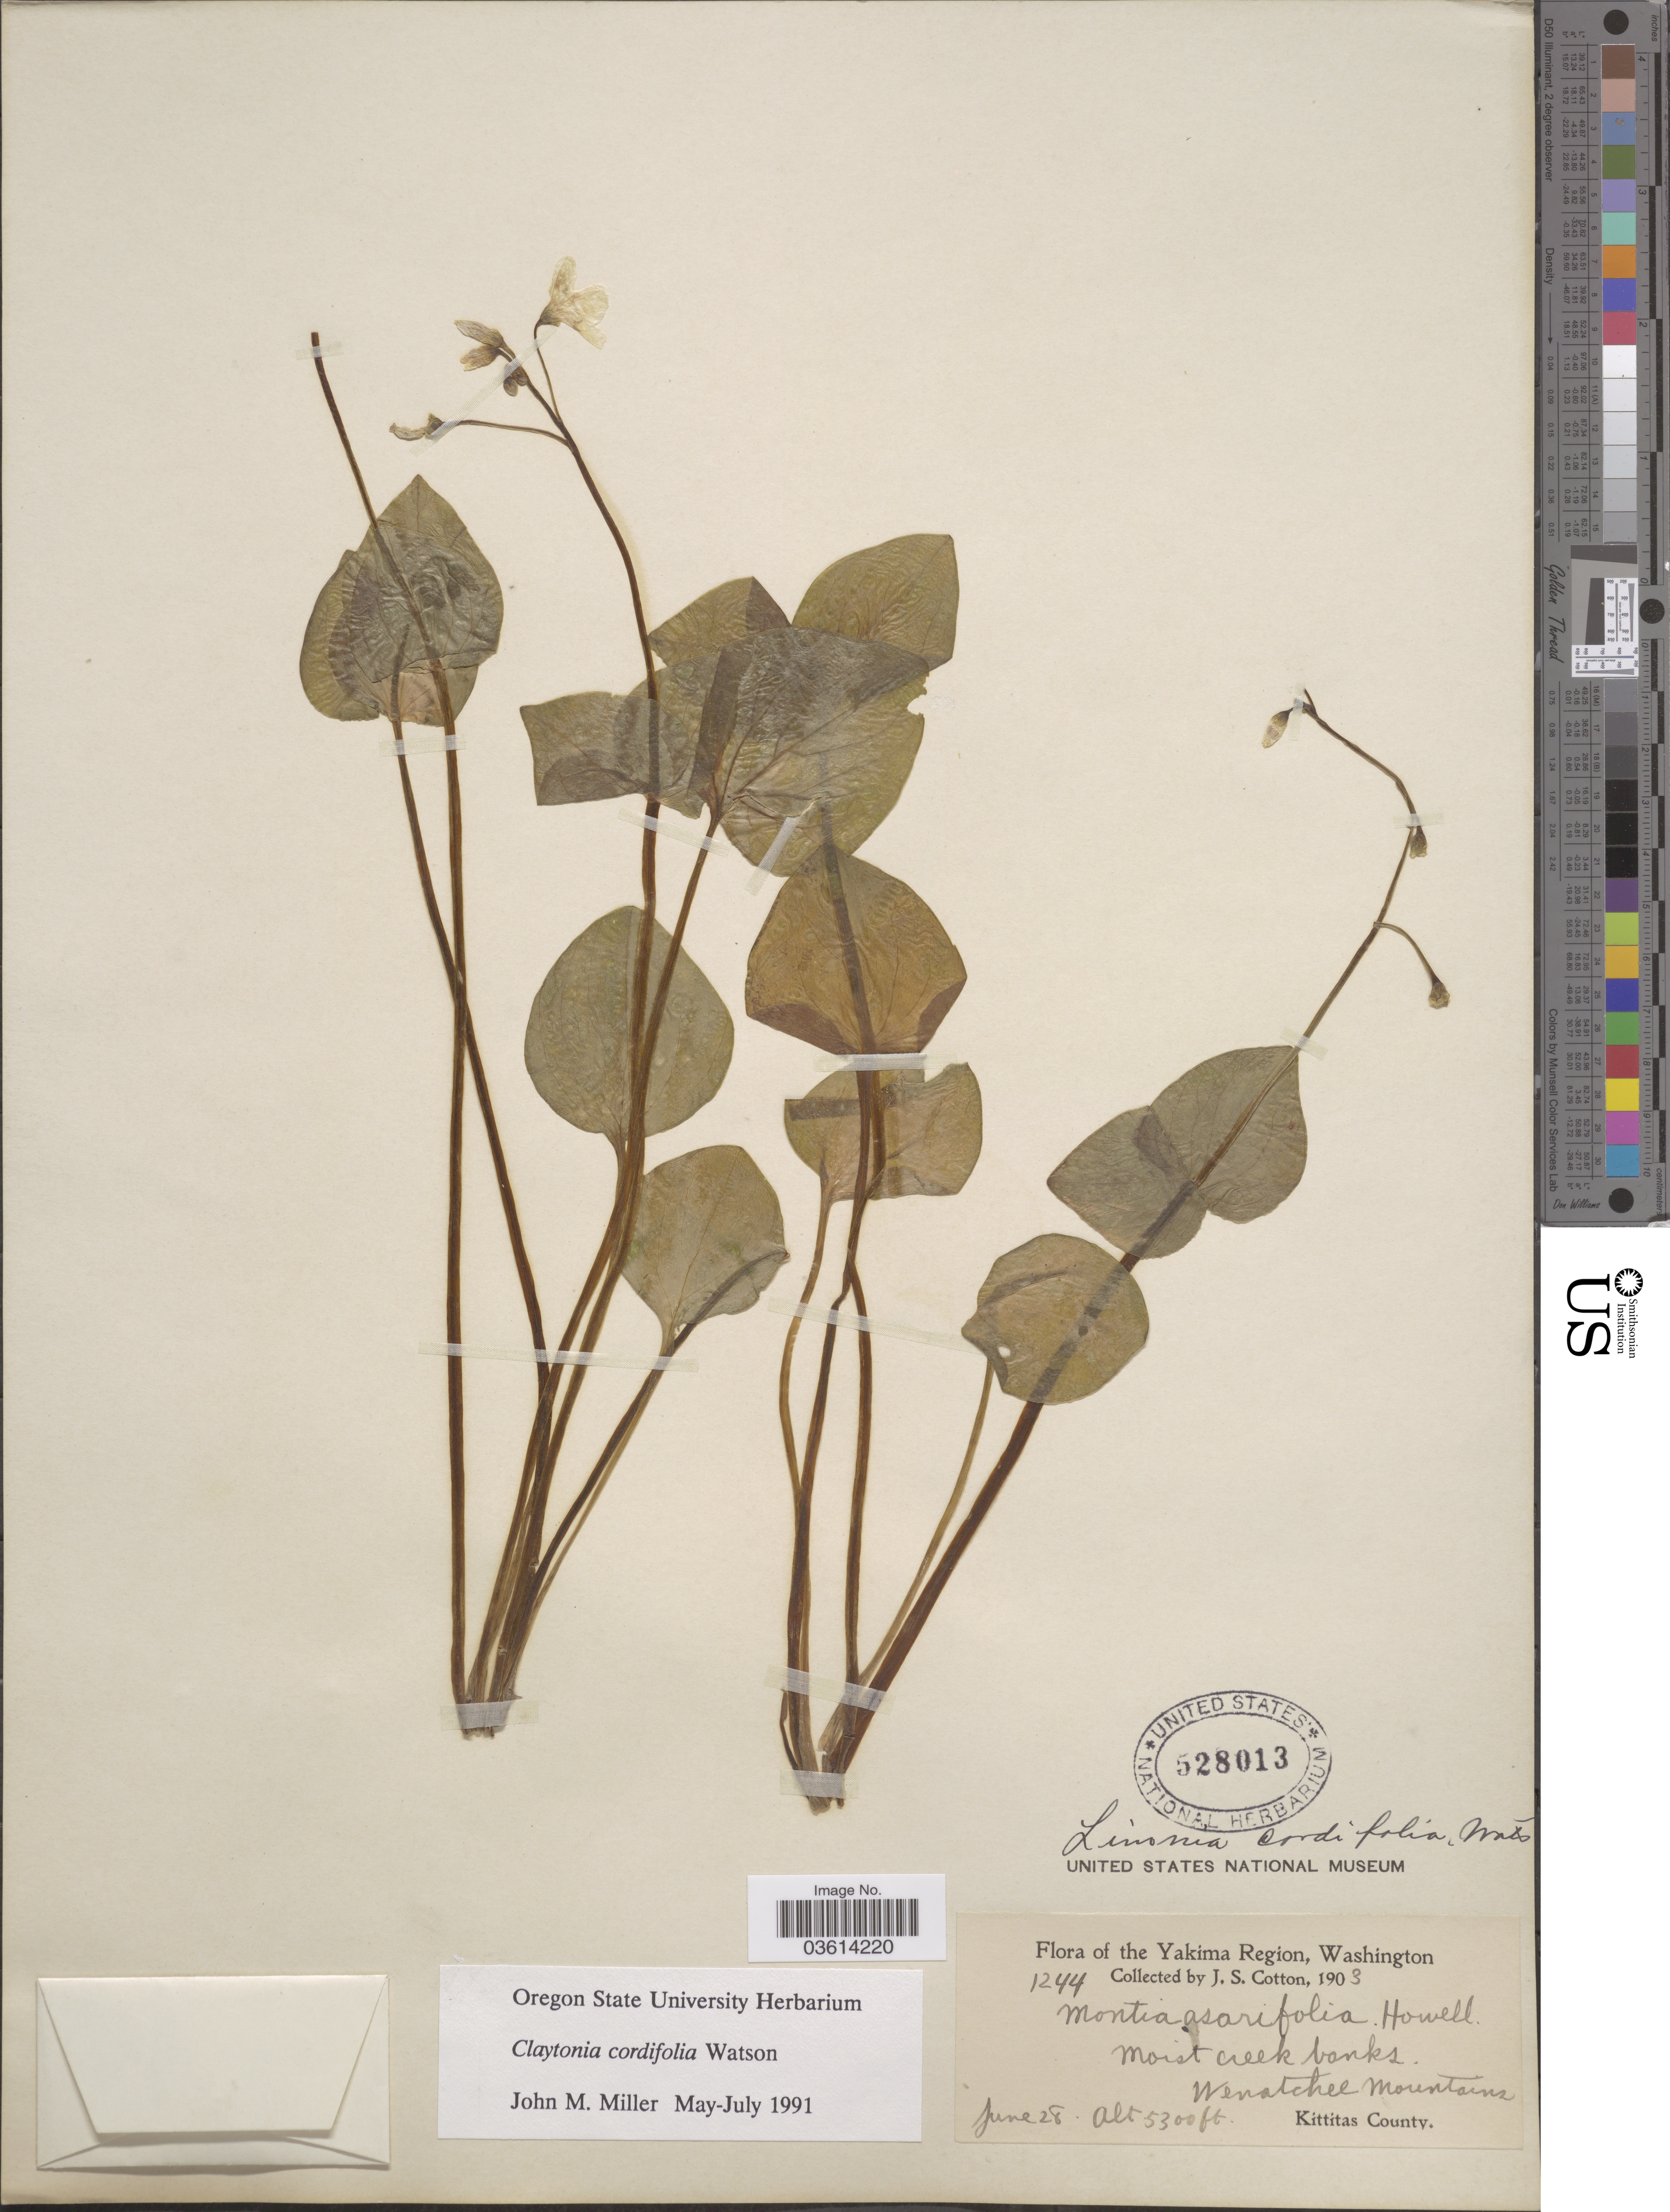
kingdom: Plantae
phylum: Tracheophyta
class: Magnoliopsida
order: Caryophyllales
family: Montiaceae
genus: Claytonia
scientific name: Claytonia cordifolia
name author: S. Watson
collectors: J. S. Cotton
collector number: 1244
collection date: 1903-06-28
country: United States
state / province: Washington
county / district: Kittitas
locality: The Yakima Region. Wenatchee Mountains. Kittitas County.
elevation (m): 1615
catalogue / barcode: US 528013